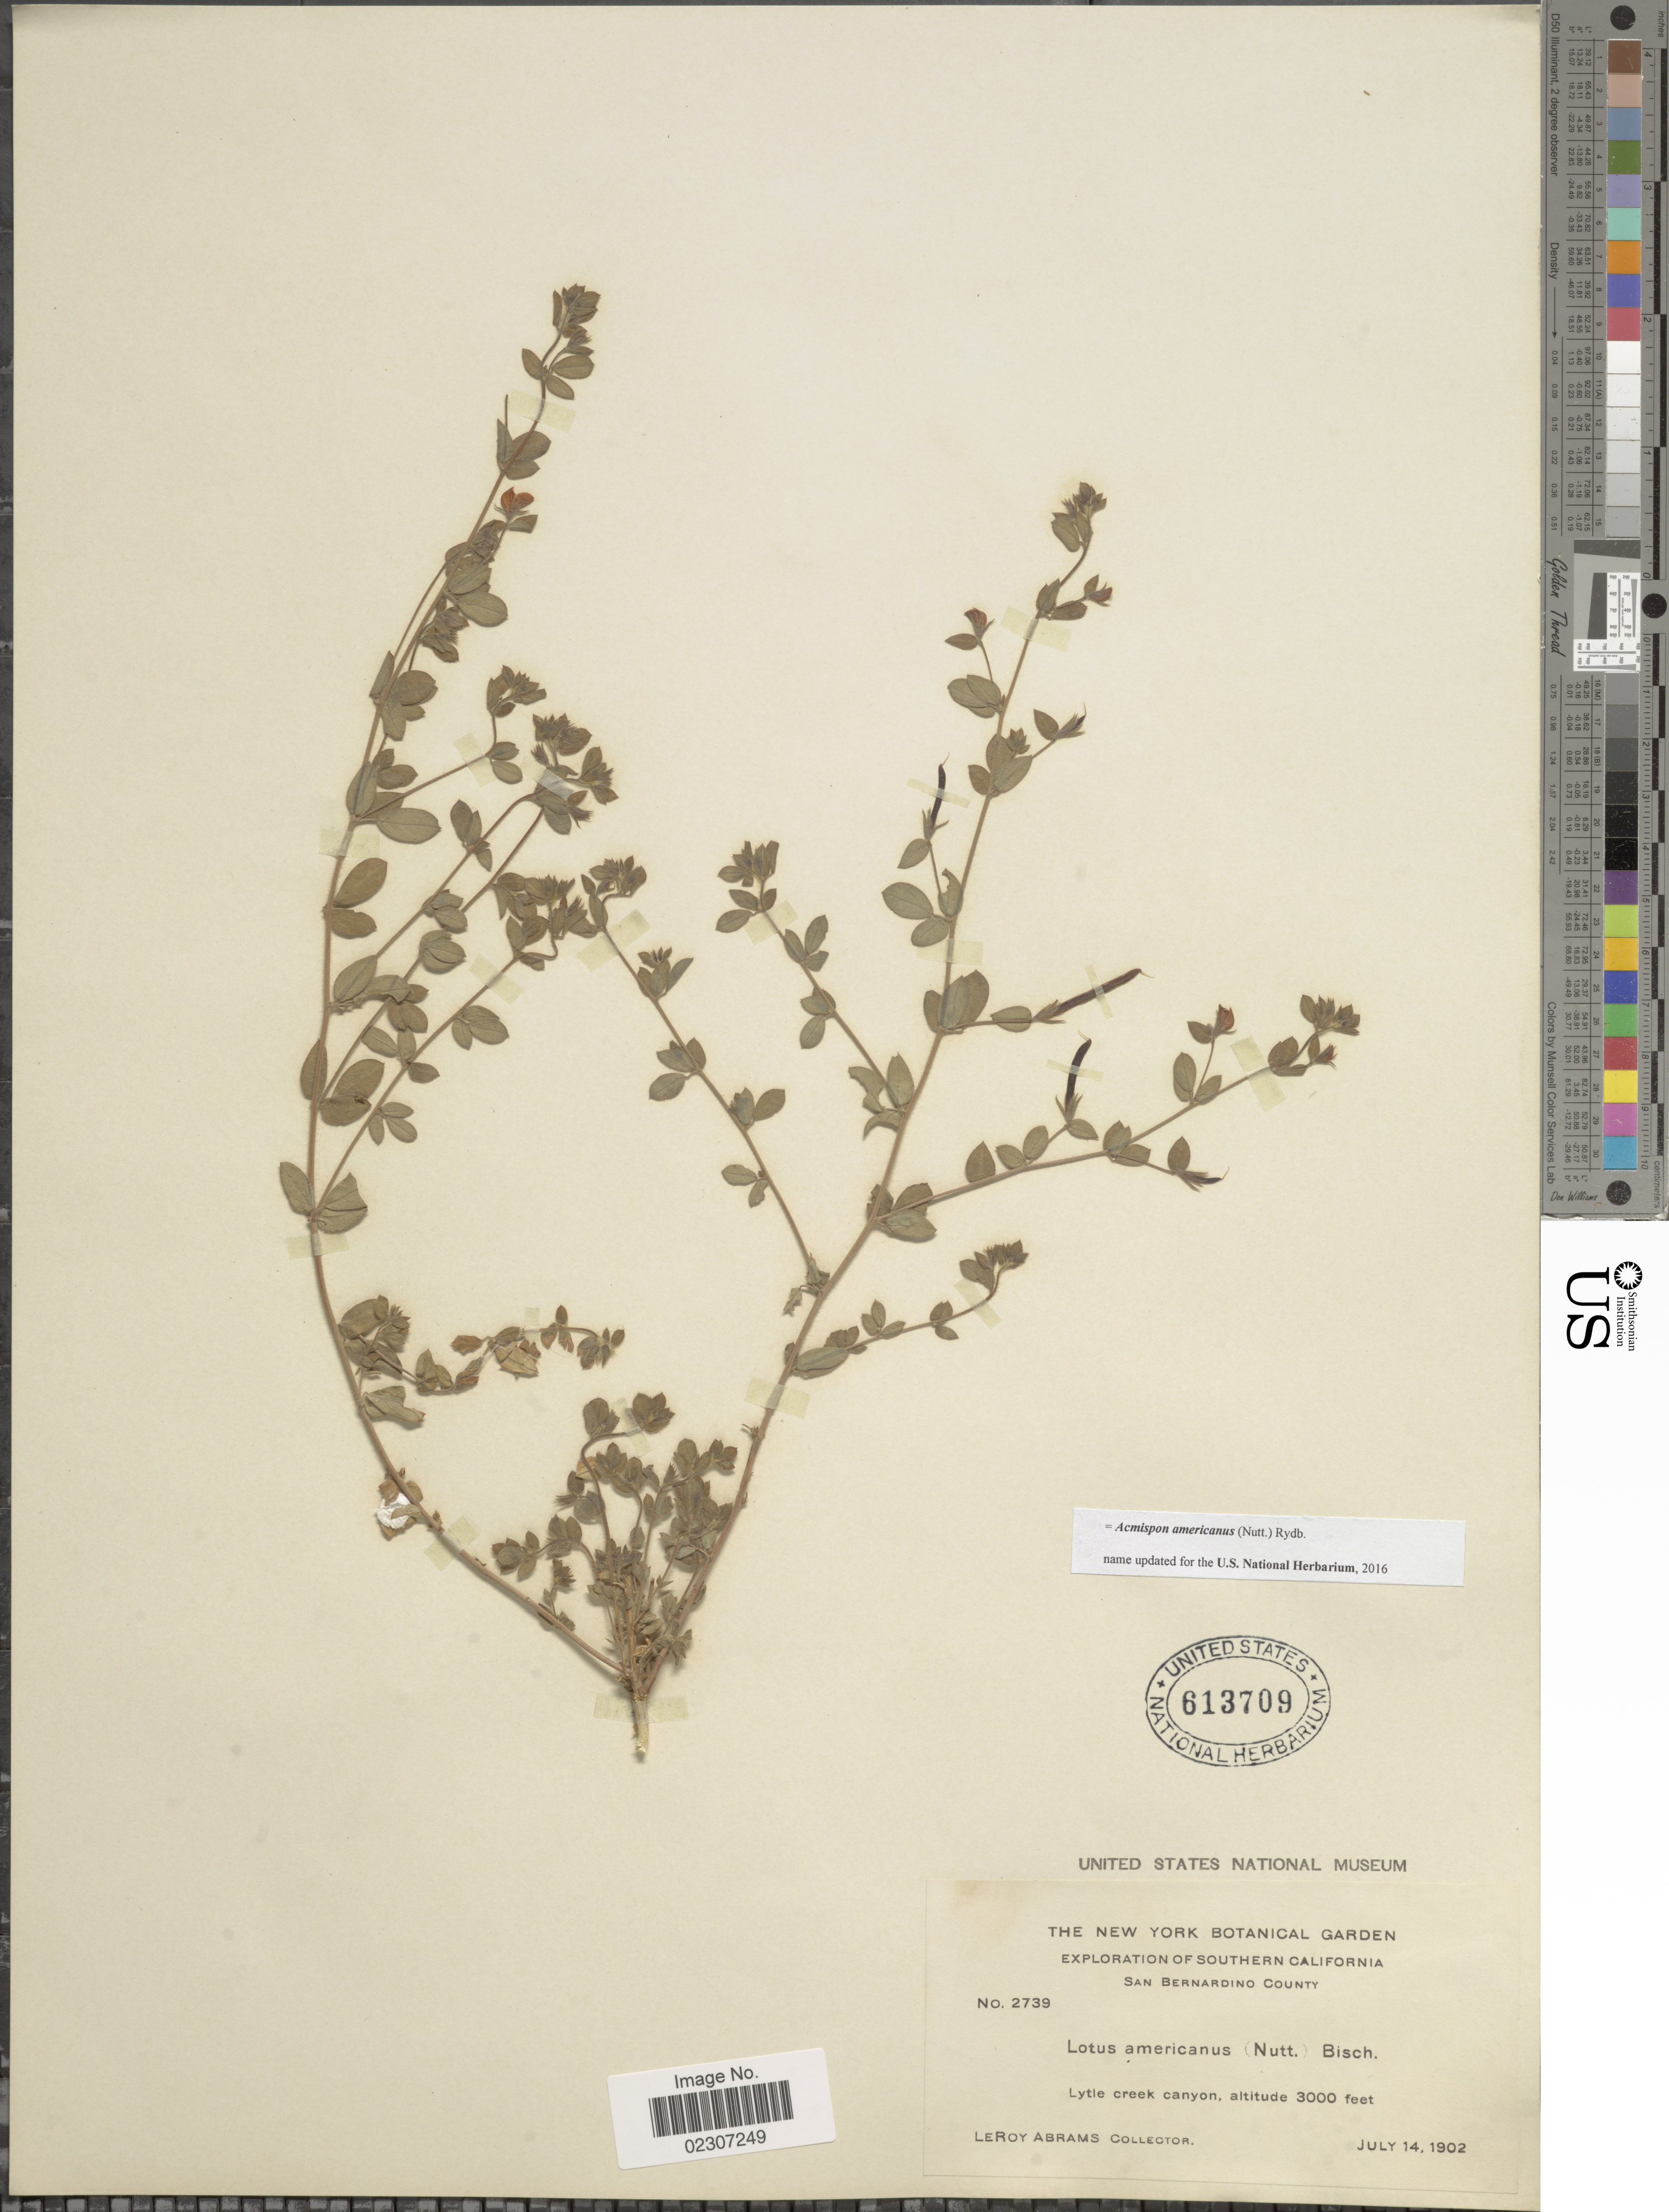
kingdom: Plantae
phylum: Tracheophyta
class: Magnoliopsida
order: Fabales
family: Fabaceae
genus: Acmispon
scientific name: Acmispon americanus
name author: (Nutt.) Rydb.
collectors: L. Abrams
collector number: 2739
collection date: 1902-07-14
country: United States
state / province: California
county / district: San Bernardino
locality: Southern California, San Bernardino County. Lytle creek canyon.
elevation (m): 914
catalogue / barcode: US 613709